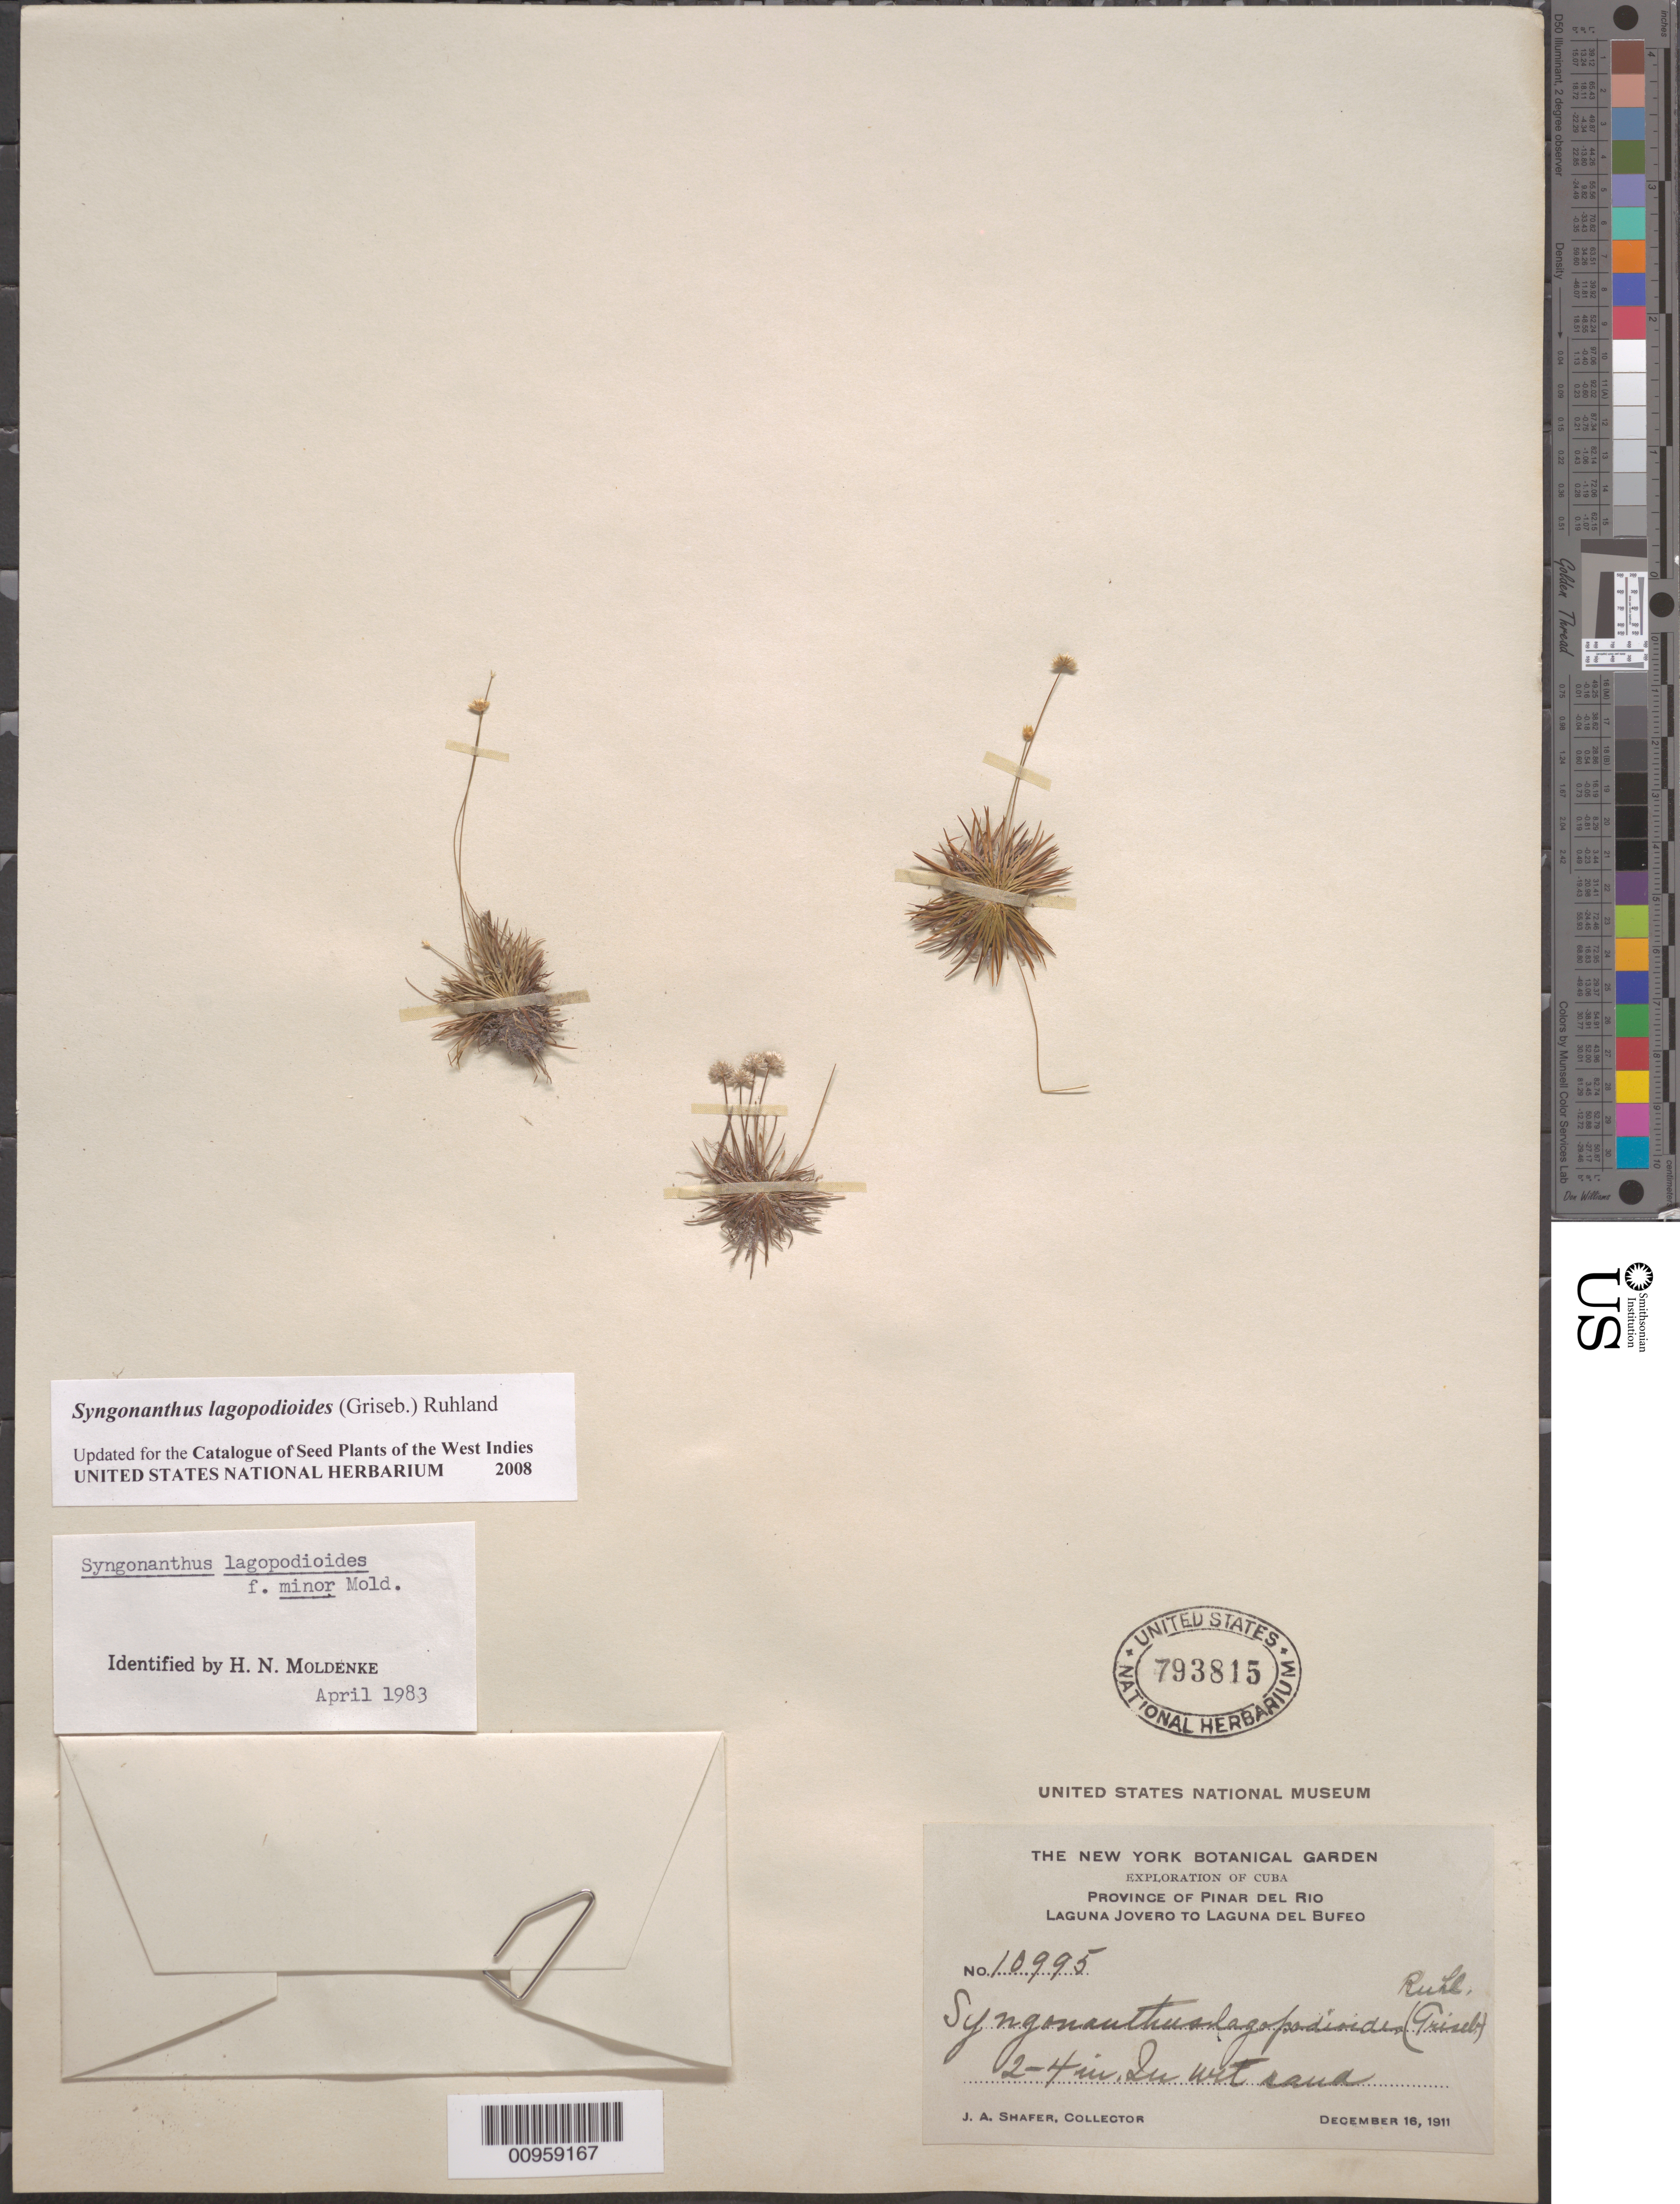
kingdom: Plantae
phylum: Tracheophyta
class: Liliopsida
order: Poales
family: Eriocaulaceae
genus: Syngonanthus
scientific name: Syngonanthus lagopodioides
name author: (Griseb.) Ruhland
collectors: J. A. Shafer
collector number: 10995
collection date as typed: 16 Dec 1911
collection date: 1911-12-16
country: Cuba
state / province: Pinar del Rio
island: Cuba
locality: Laguna Jovero to Laguna del Bufeo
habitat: In wet sand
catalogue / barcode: US 793815